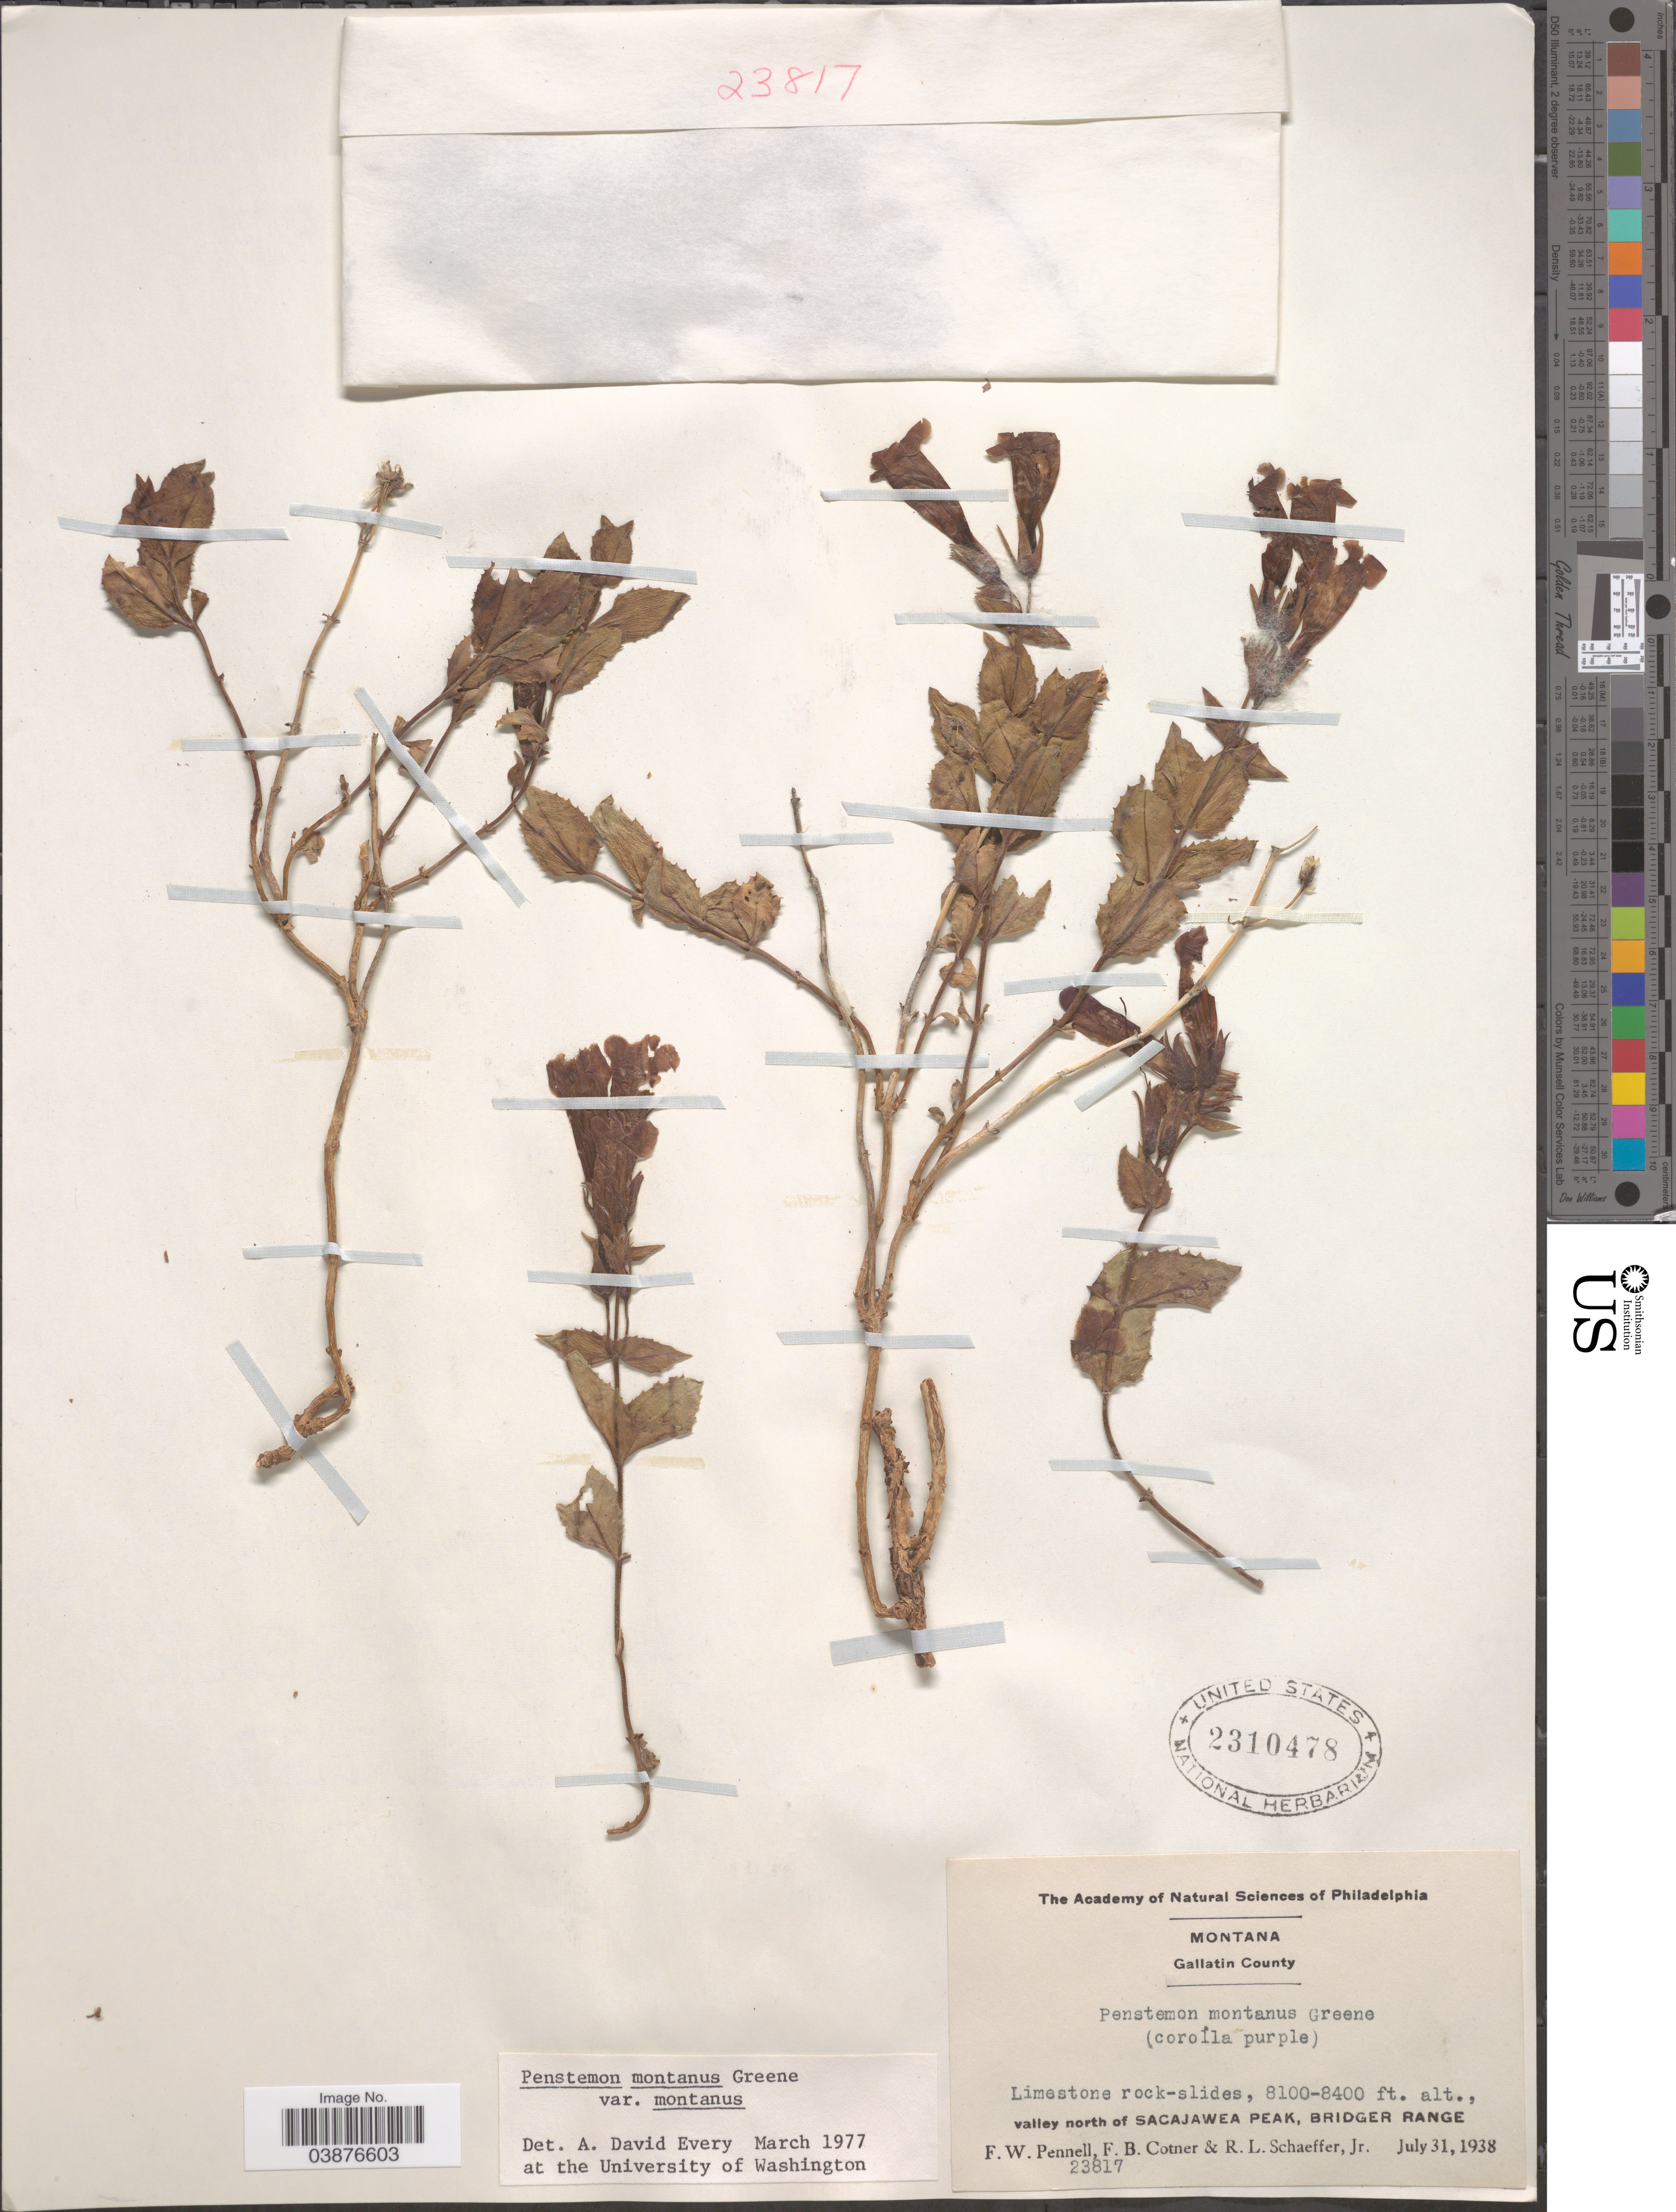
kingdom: Plantae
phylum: Tracheophyta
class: Magnoliopsida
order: Lamiales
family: Plantaginaceae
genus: Penstemon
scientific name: Penstemon montanus var. montanus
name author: Greene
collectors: F. W. Pennell, F. Cotner & R. L. Schaeffer Jr.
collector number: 23817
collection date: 1938-07-31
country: United States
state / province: Montana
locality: Gallatin County. Valley north of Sacajawea Peak, Bridger Range.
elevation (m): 2469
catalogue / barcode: US 2310478